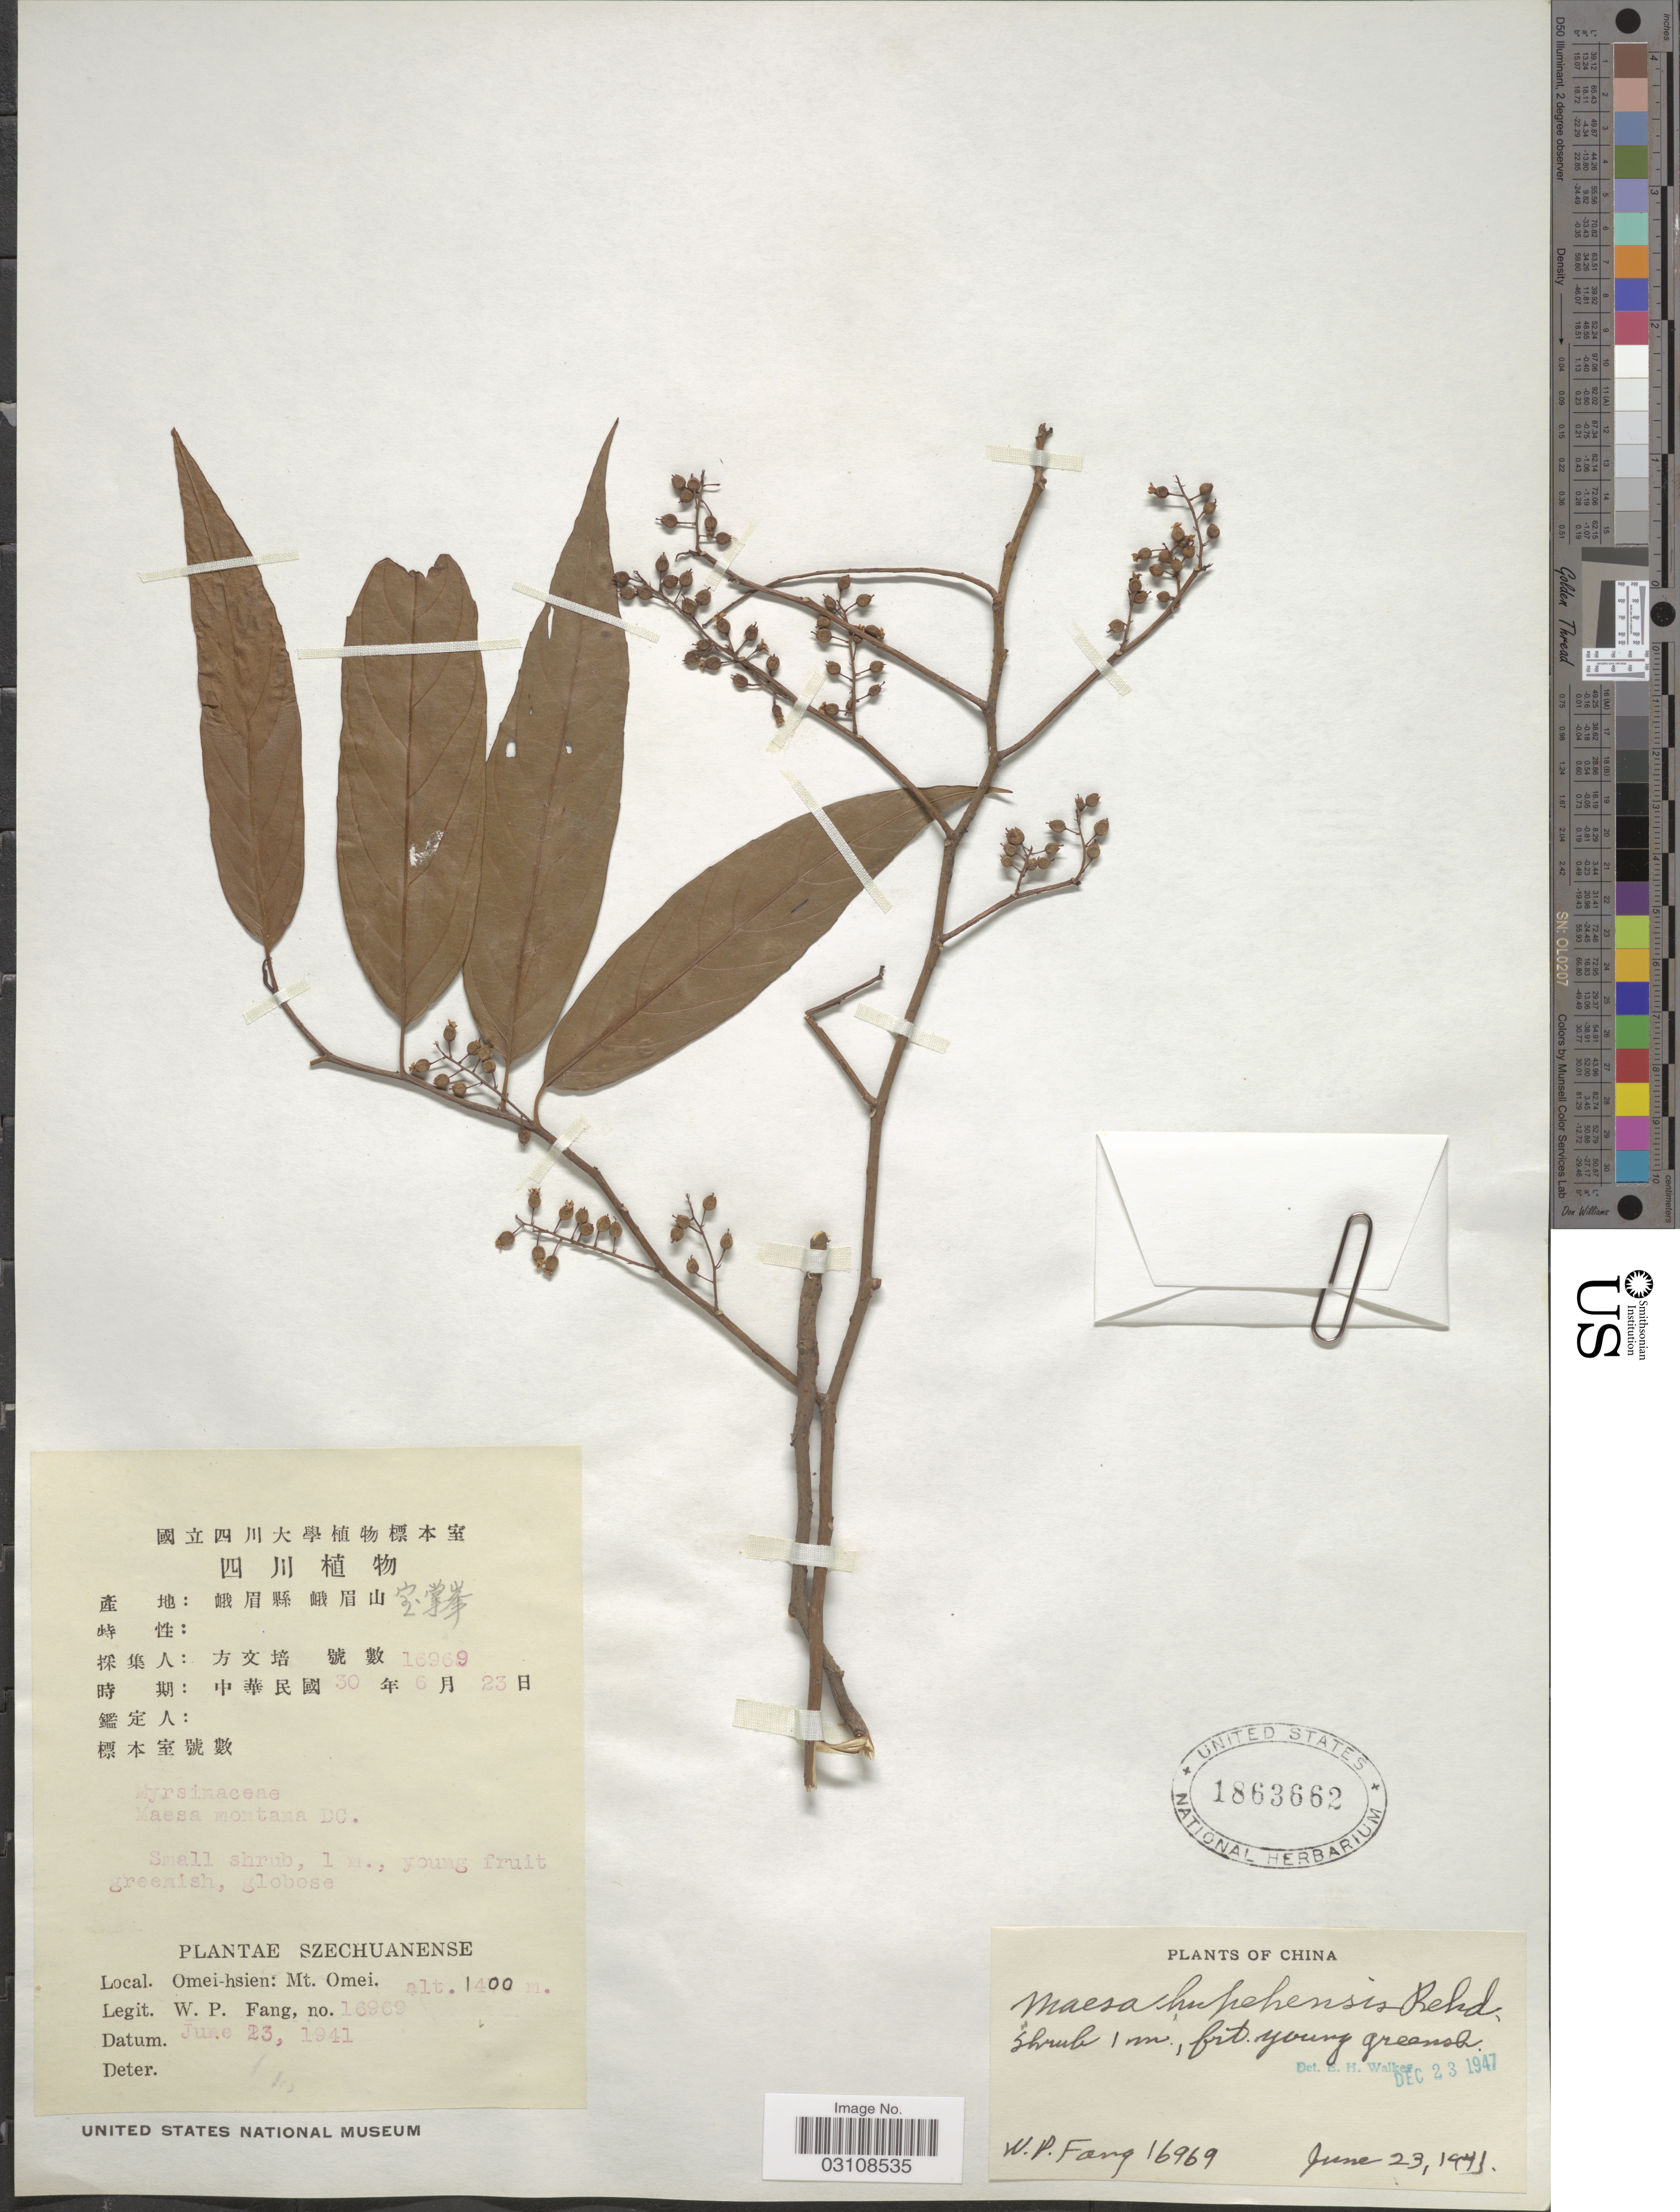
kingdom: Plantae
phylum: Tracheophyta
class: Magnoliopsida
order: Ericales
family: Primulaceae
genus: Maesa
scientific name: Maesa hupehensis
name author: Rehder in Sarg.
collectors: W. P. Fang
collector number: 16969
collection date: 1941-06-23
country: China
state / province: Sichuan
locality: Szechuanenses. Omei-hsien: Mt. Omei.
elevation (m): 1400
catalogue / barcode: US 1863662